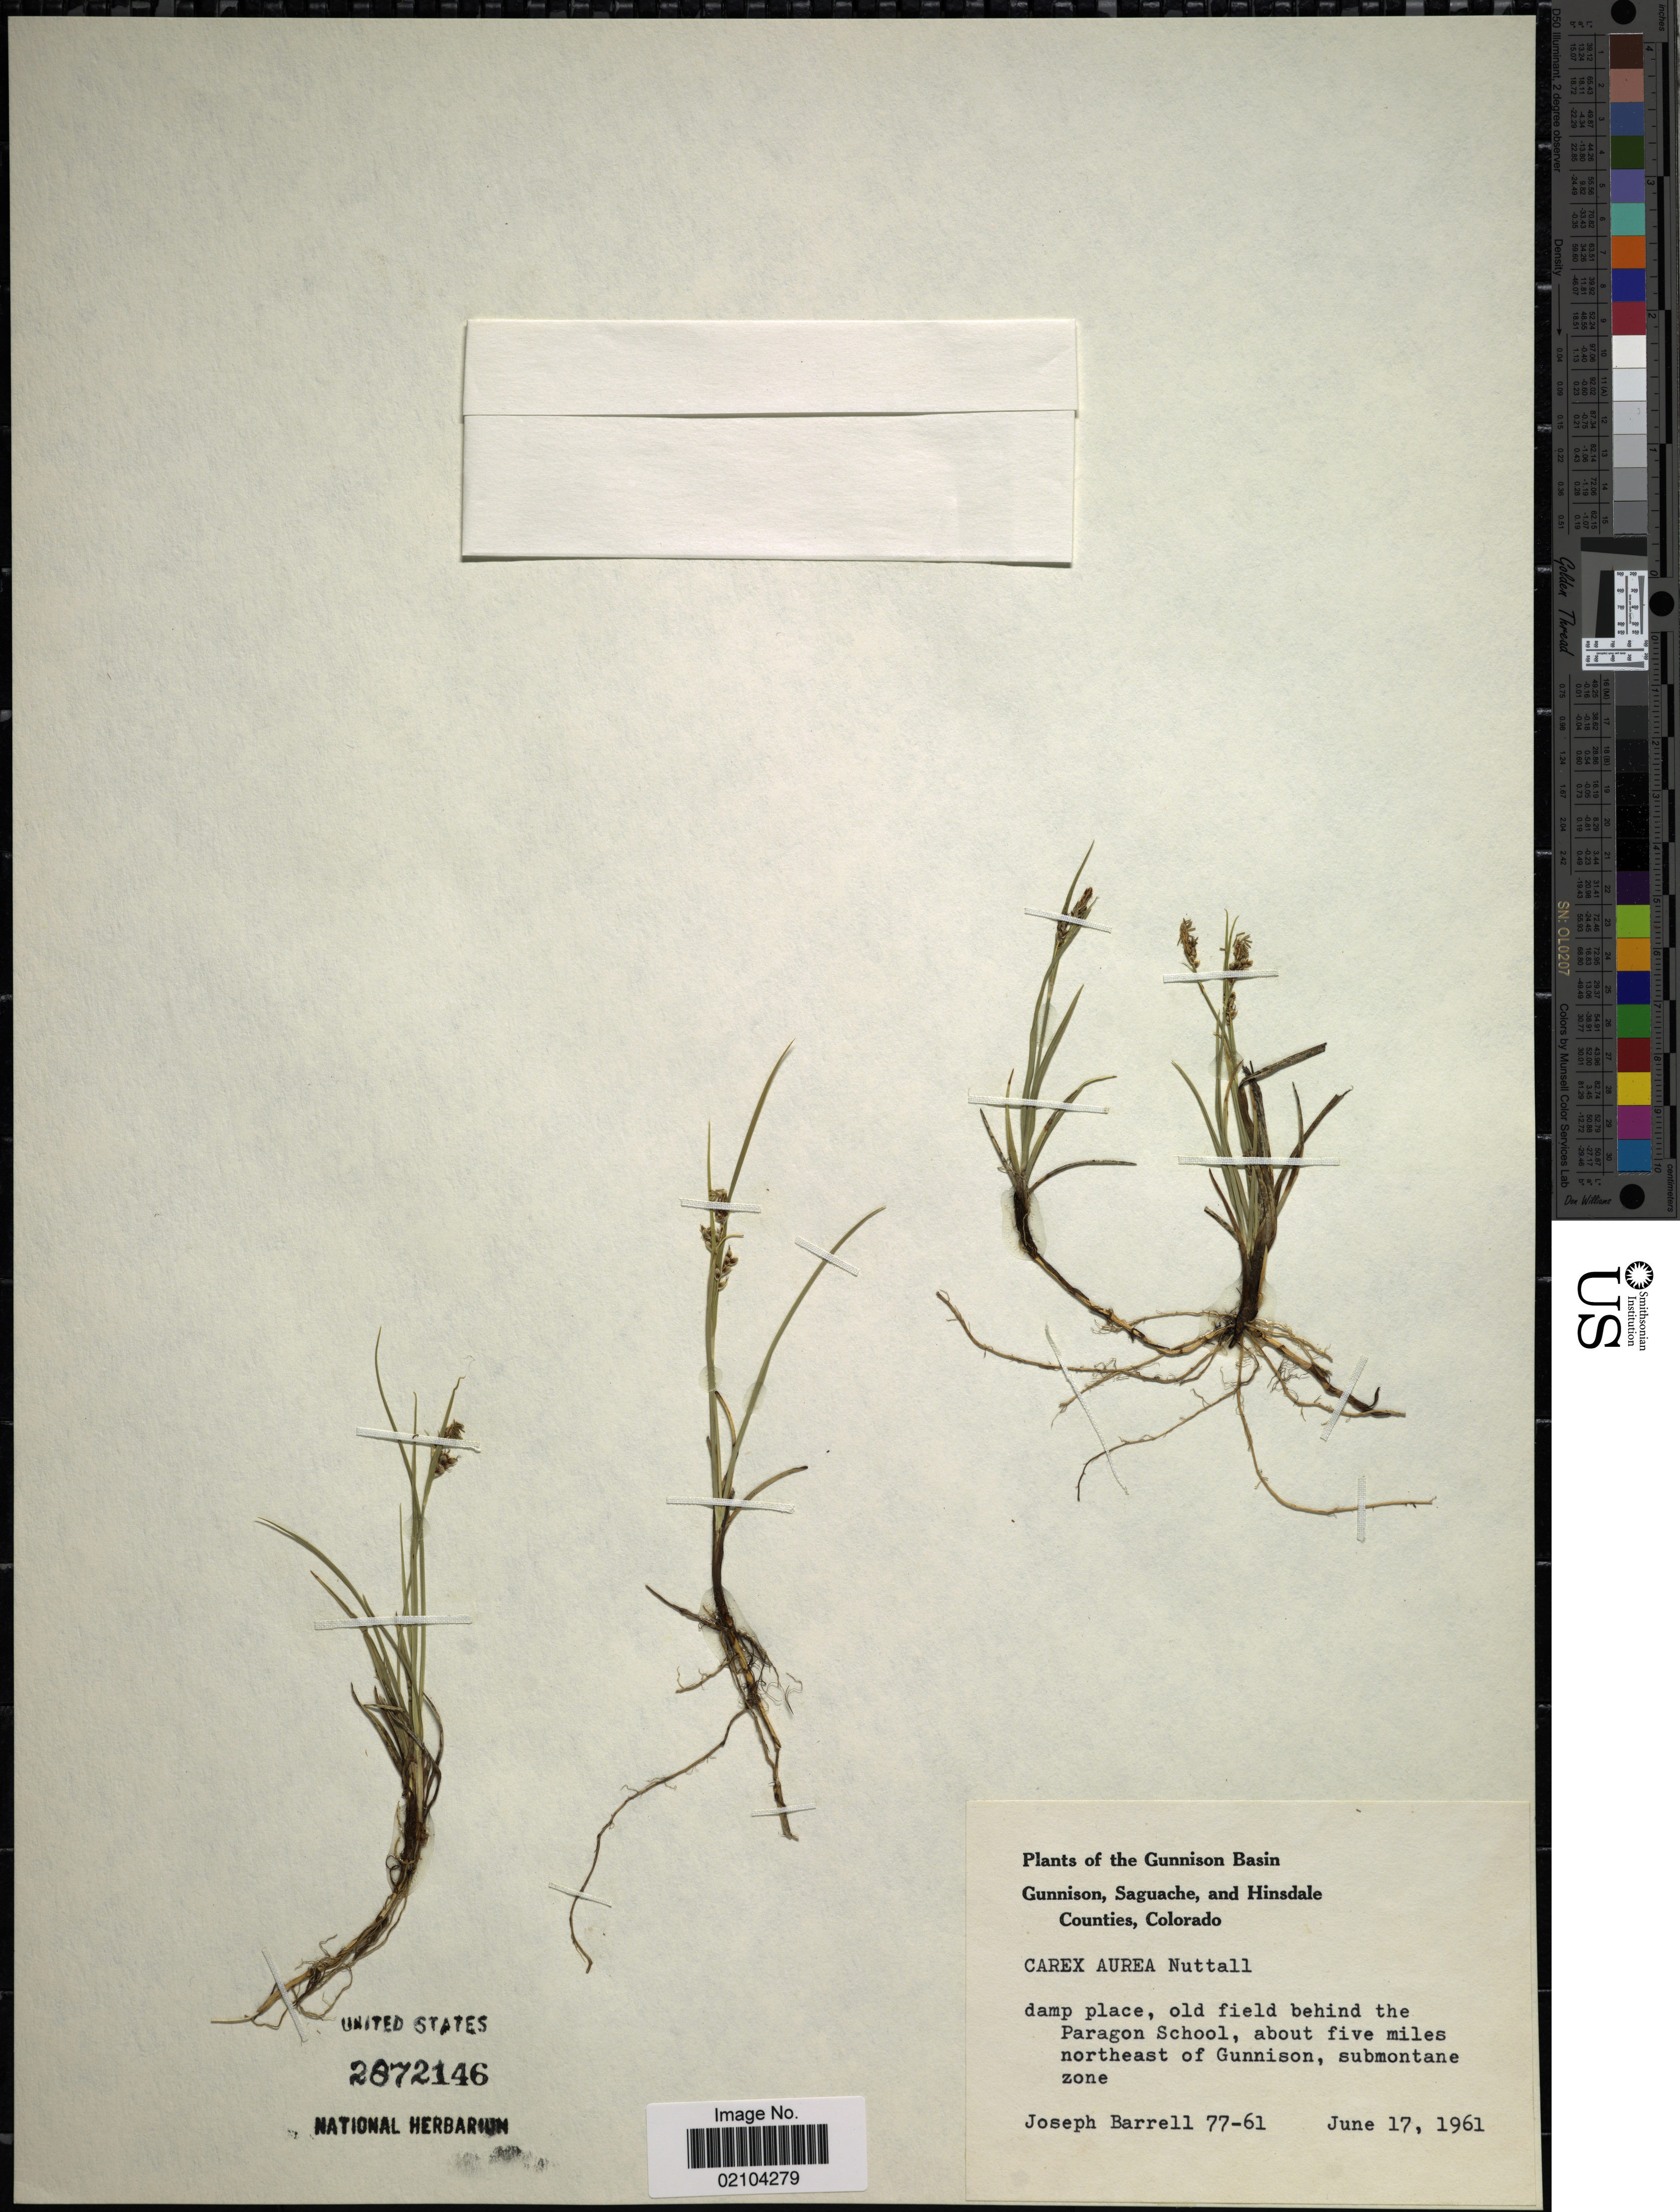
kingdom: Plantae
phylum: Tracheophyta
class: Liliopsida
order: Poales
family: Cyperaceae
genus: Carex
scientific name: Carex aurea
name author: Nutt.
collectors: J. Barrell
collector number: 77-61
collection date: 1961-06-17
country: United States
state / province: Colorado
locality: Gunnison Basin, Gunnison , Saguache, and Hinsdale Counties, Colorado. Old field behind the Paragon School, about five miles northeast of Gunnison, Submontane.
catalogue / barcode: US 2872146